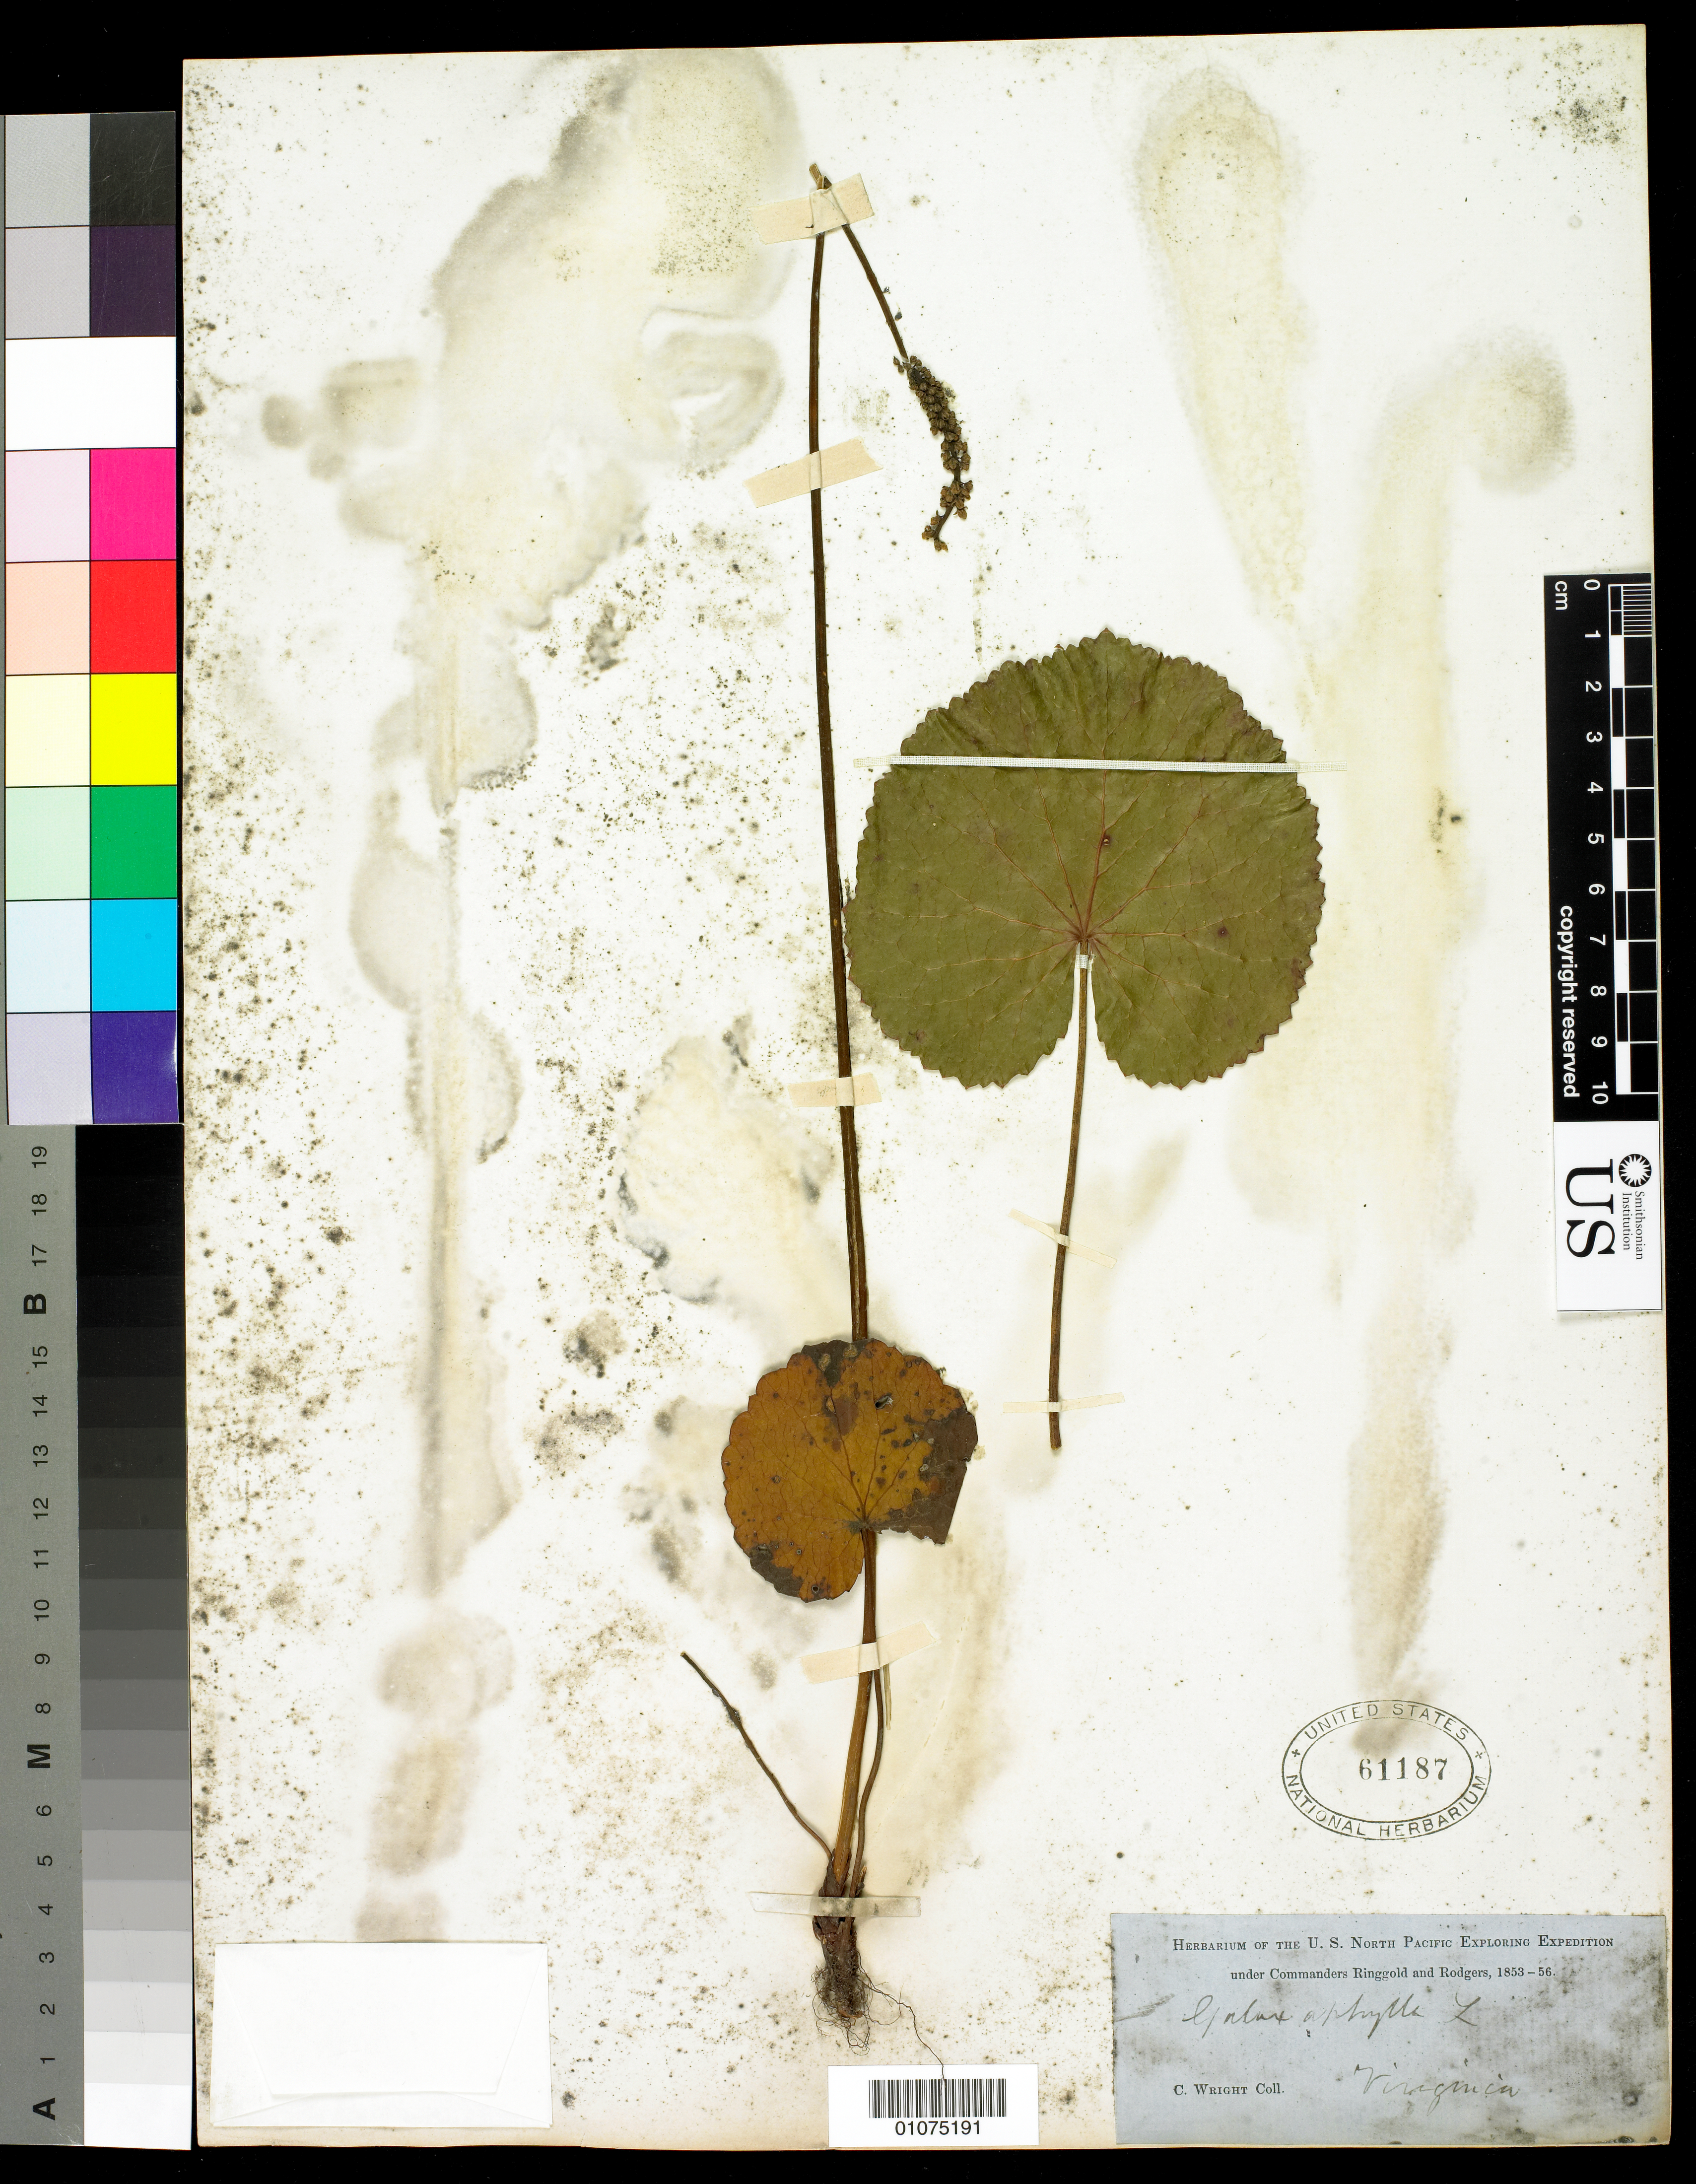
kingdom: Plantae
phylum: Tracheophyta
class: Magnoliopsida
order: Ericales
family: Diapensiaceae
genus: Galax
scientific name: Galax urceolata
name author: (Poir.) Brummitt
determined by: Gaynor, Michelle L., (FLAS), University of Florida (UNITED STATES)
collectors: C. Wright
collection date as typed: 1853 to -- --- 1856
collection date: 1853/1856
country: United States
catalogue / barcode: US 61187